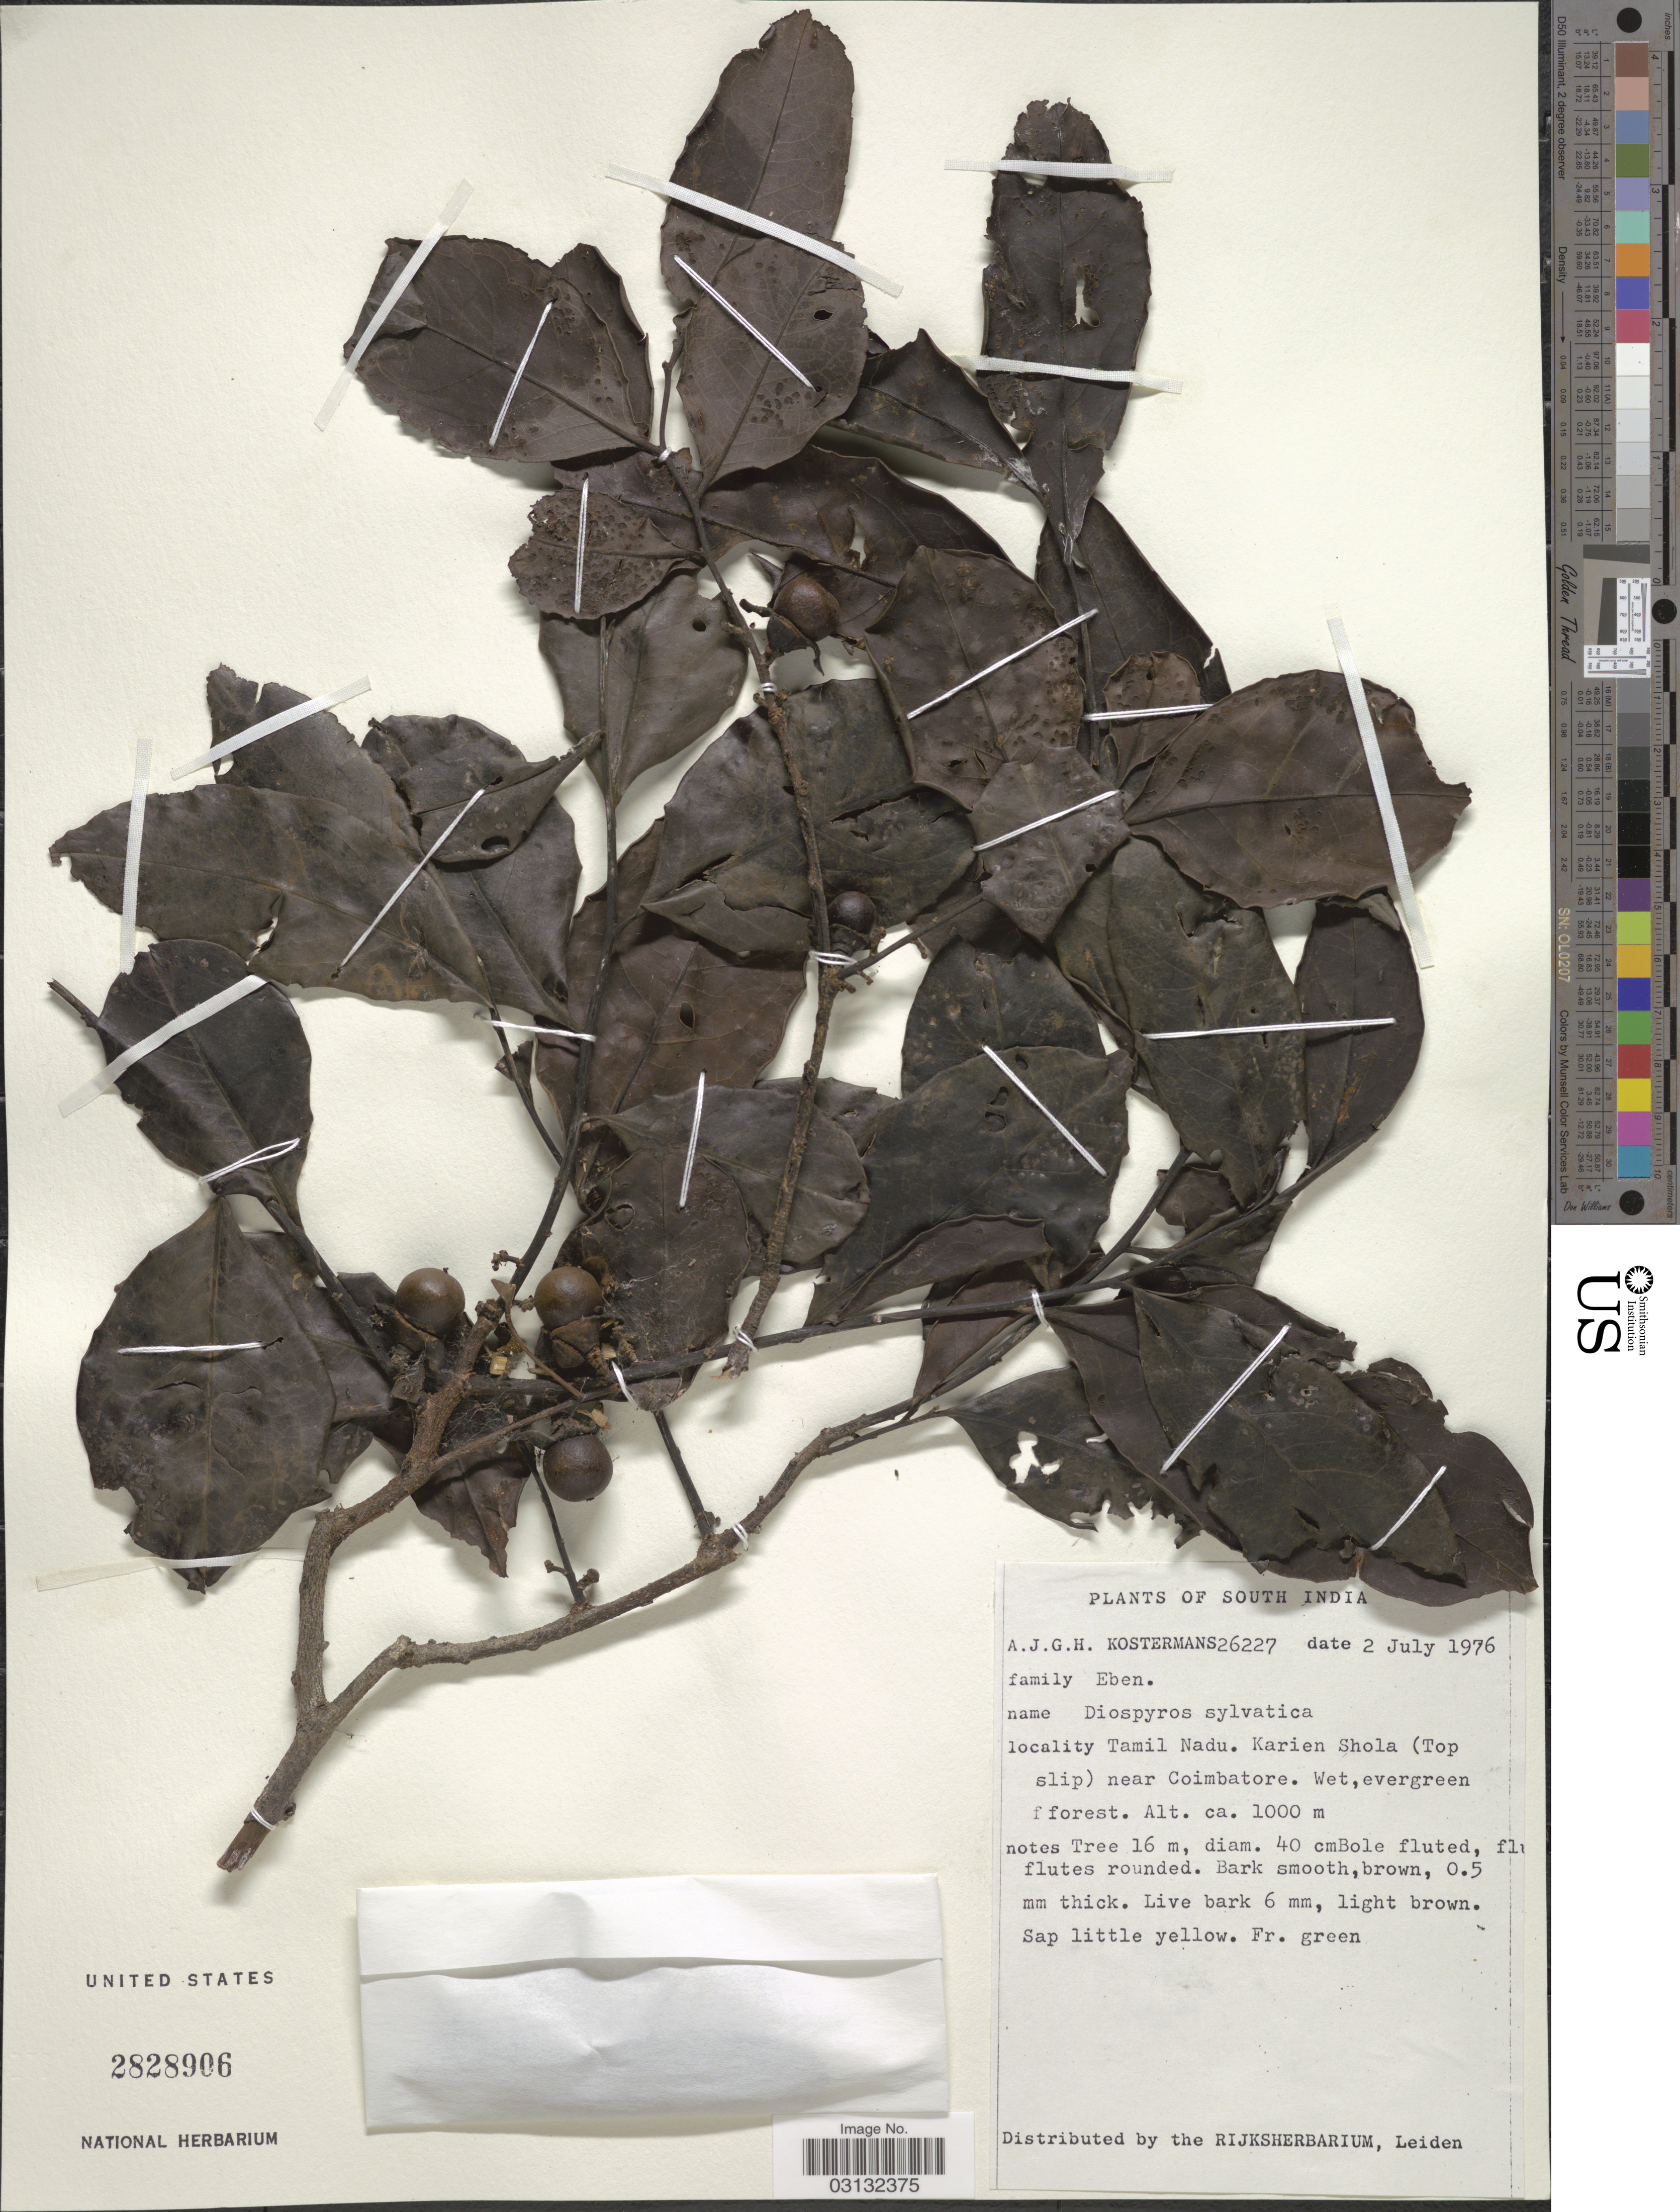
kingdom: Plantae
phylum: Tracheophyta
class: Magnoliopsida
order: Ericales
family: Ebenaceae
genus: Diospyros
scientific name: Diospyros sylvatica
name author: Roxb.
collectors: A. J. G. Kostermans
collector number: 26227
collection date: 1976-07-02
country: India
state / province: Tamil Nadu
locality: Karien Shola (Top slip) near Coimbatore.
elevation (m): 1000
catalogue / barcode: US 2828906